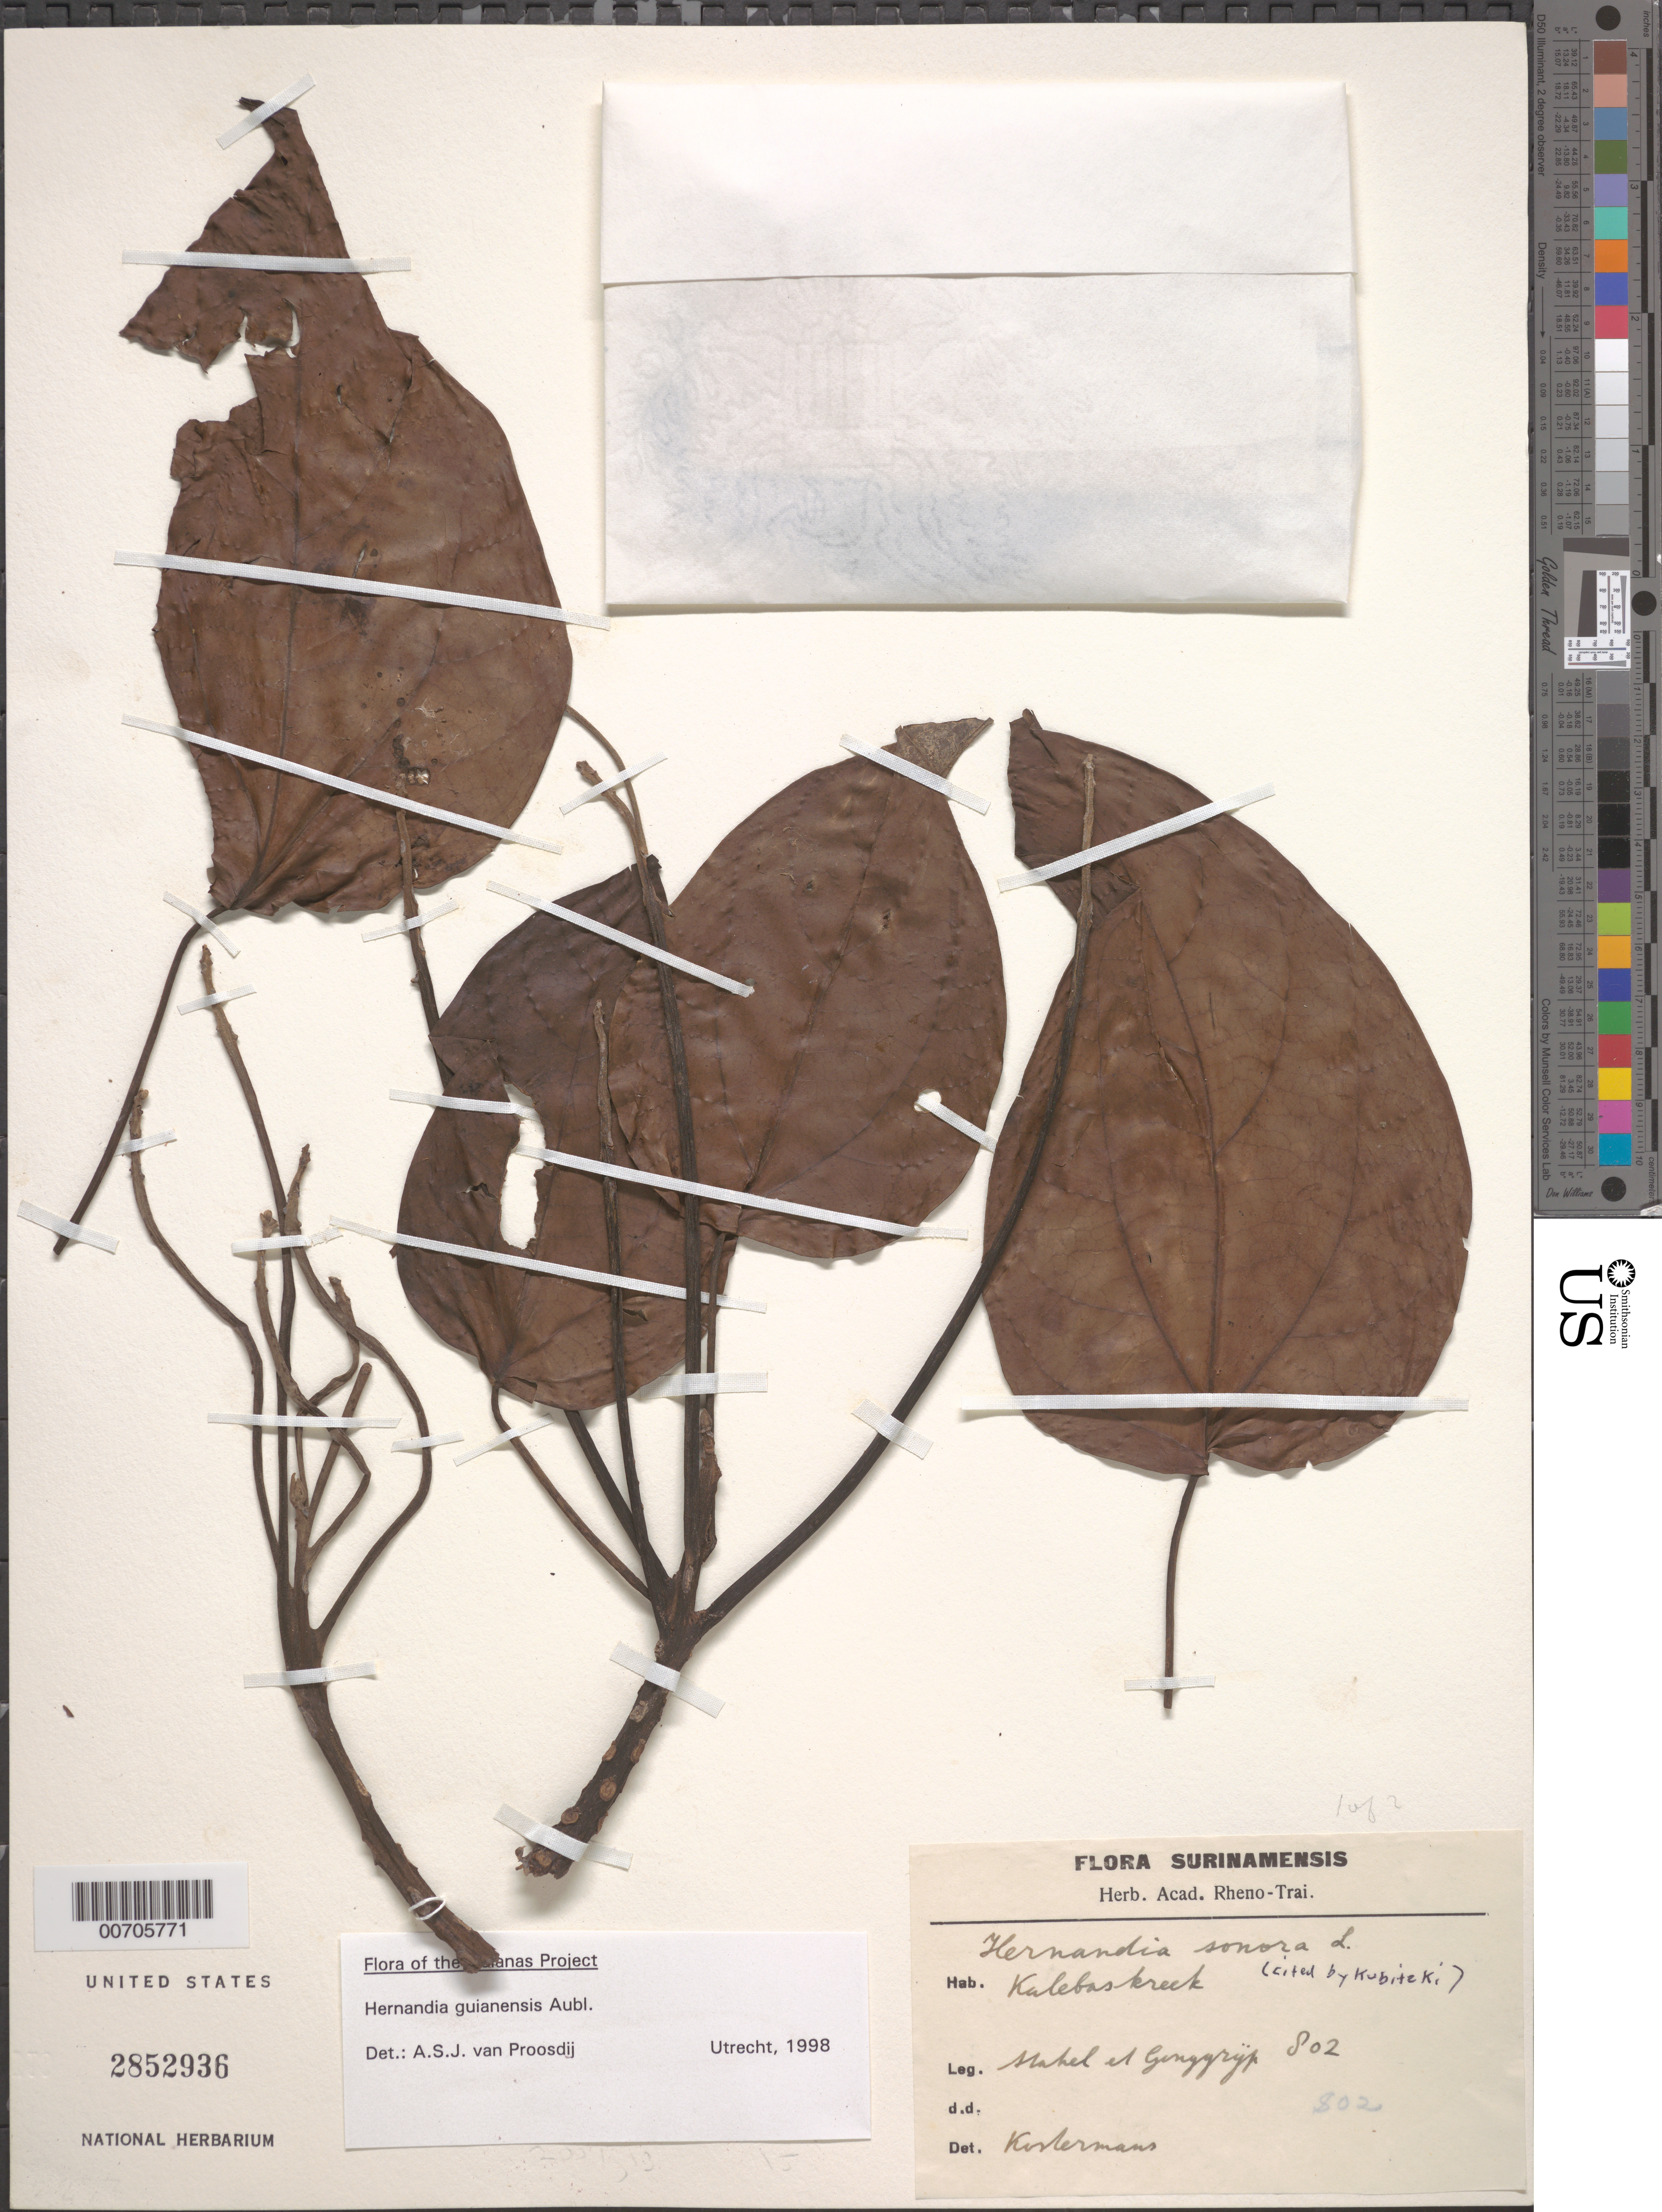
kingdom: Plantae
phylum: Tracheophyta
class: Magnoliopsida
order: Laurales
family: Hernandiaceae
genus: Hernandia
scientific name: Hernandia guianensis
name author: Aubl.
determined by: Proosdij, A. S. J. van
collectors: G. Stahel & J. Gonggrijp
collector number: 802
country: Suriname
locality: Kalebaskreek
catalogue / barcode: US 2852936